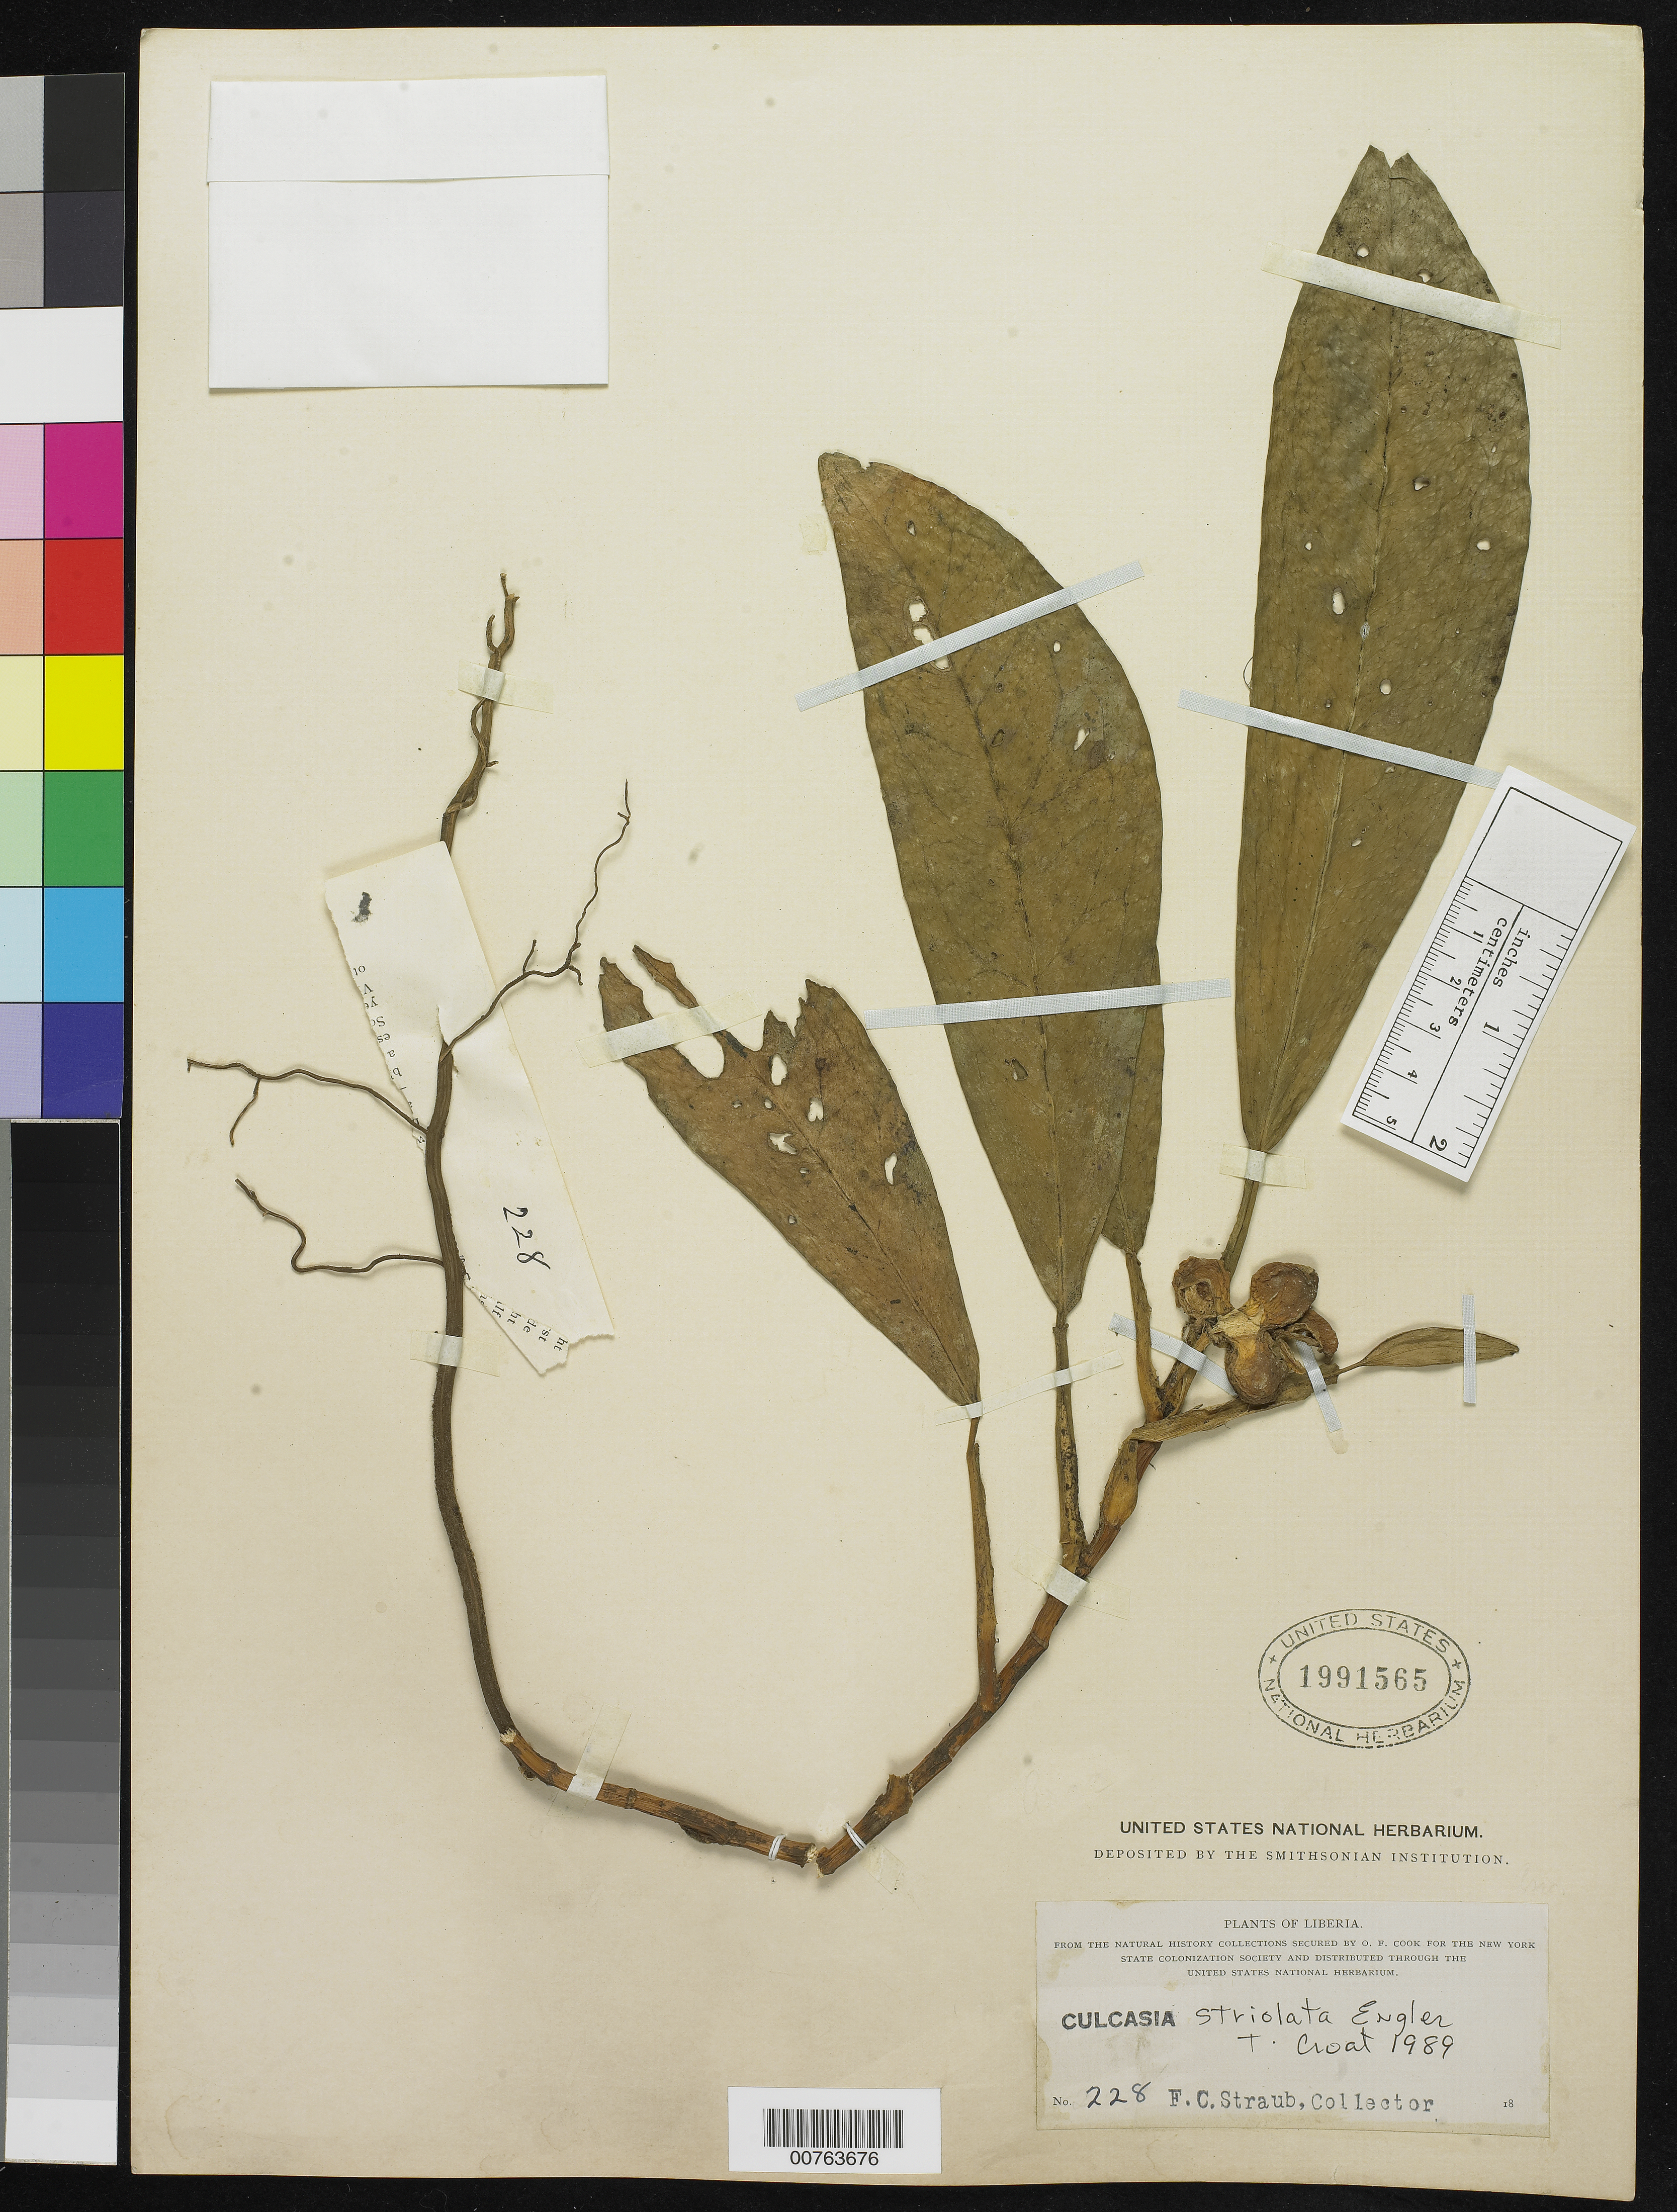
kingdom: Plantae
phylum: Tracheophyta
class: Liliopsida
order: Alismatales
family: Araceae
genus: Culcasia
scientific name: Culcasia striolata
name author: Engl.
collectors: F. Straub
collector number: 228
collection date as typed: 18--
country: Liberia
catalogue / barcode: US 1991565